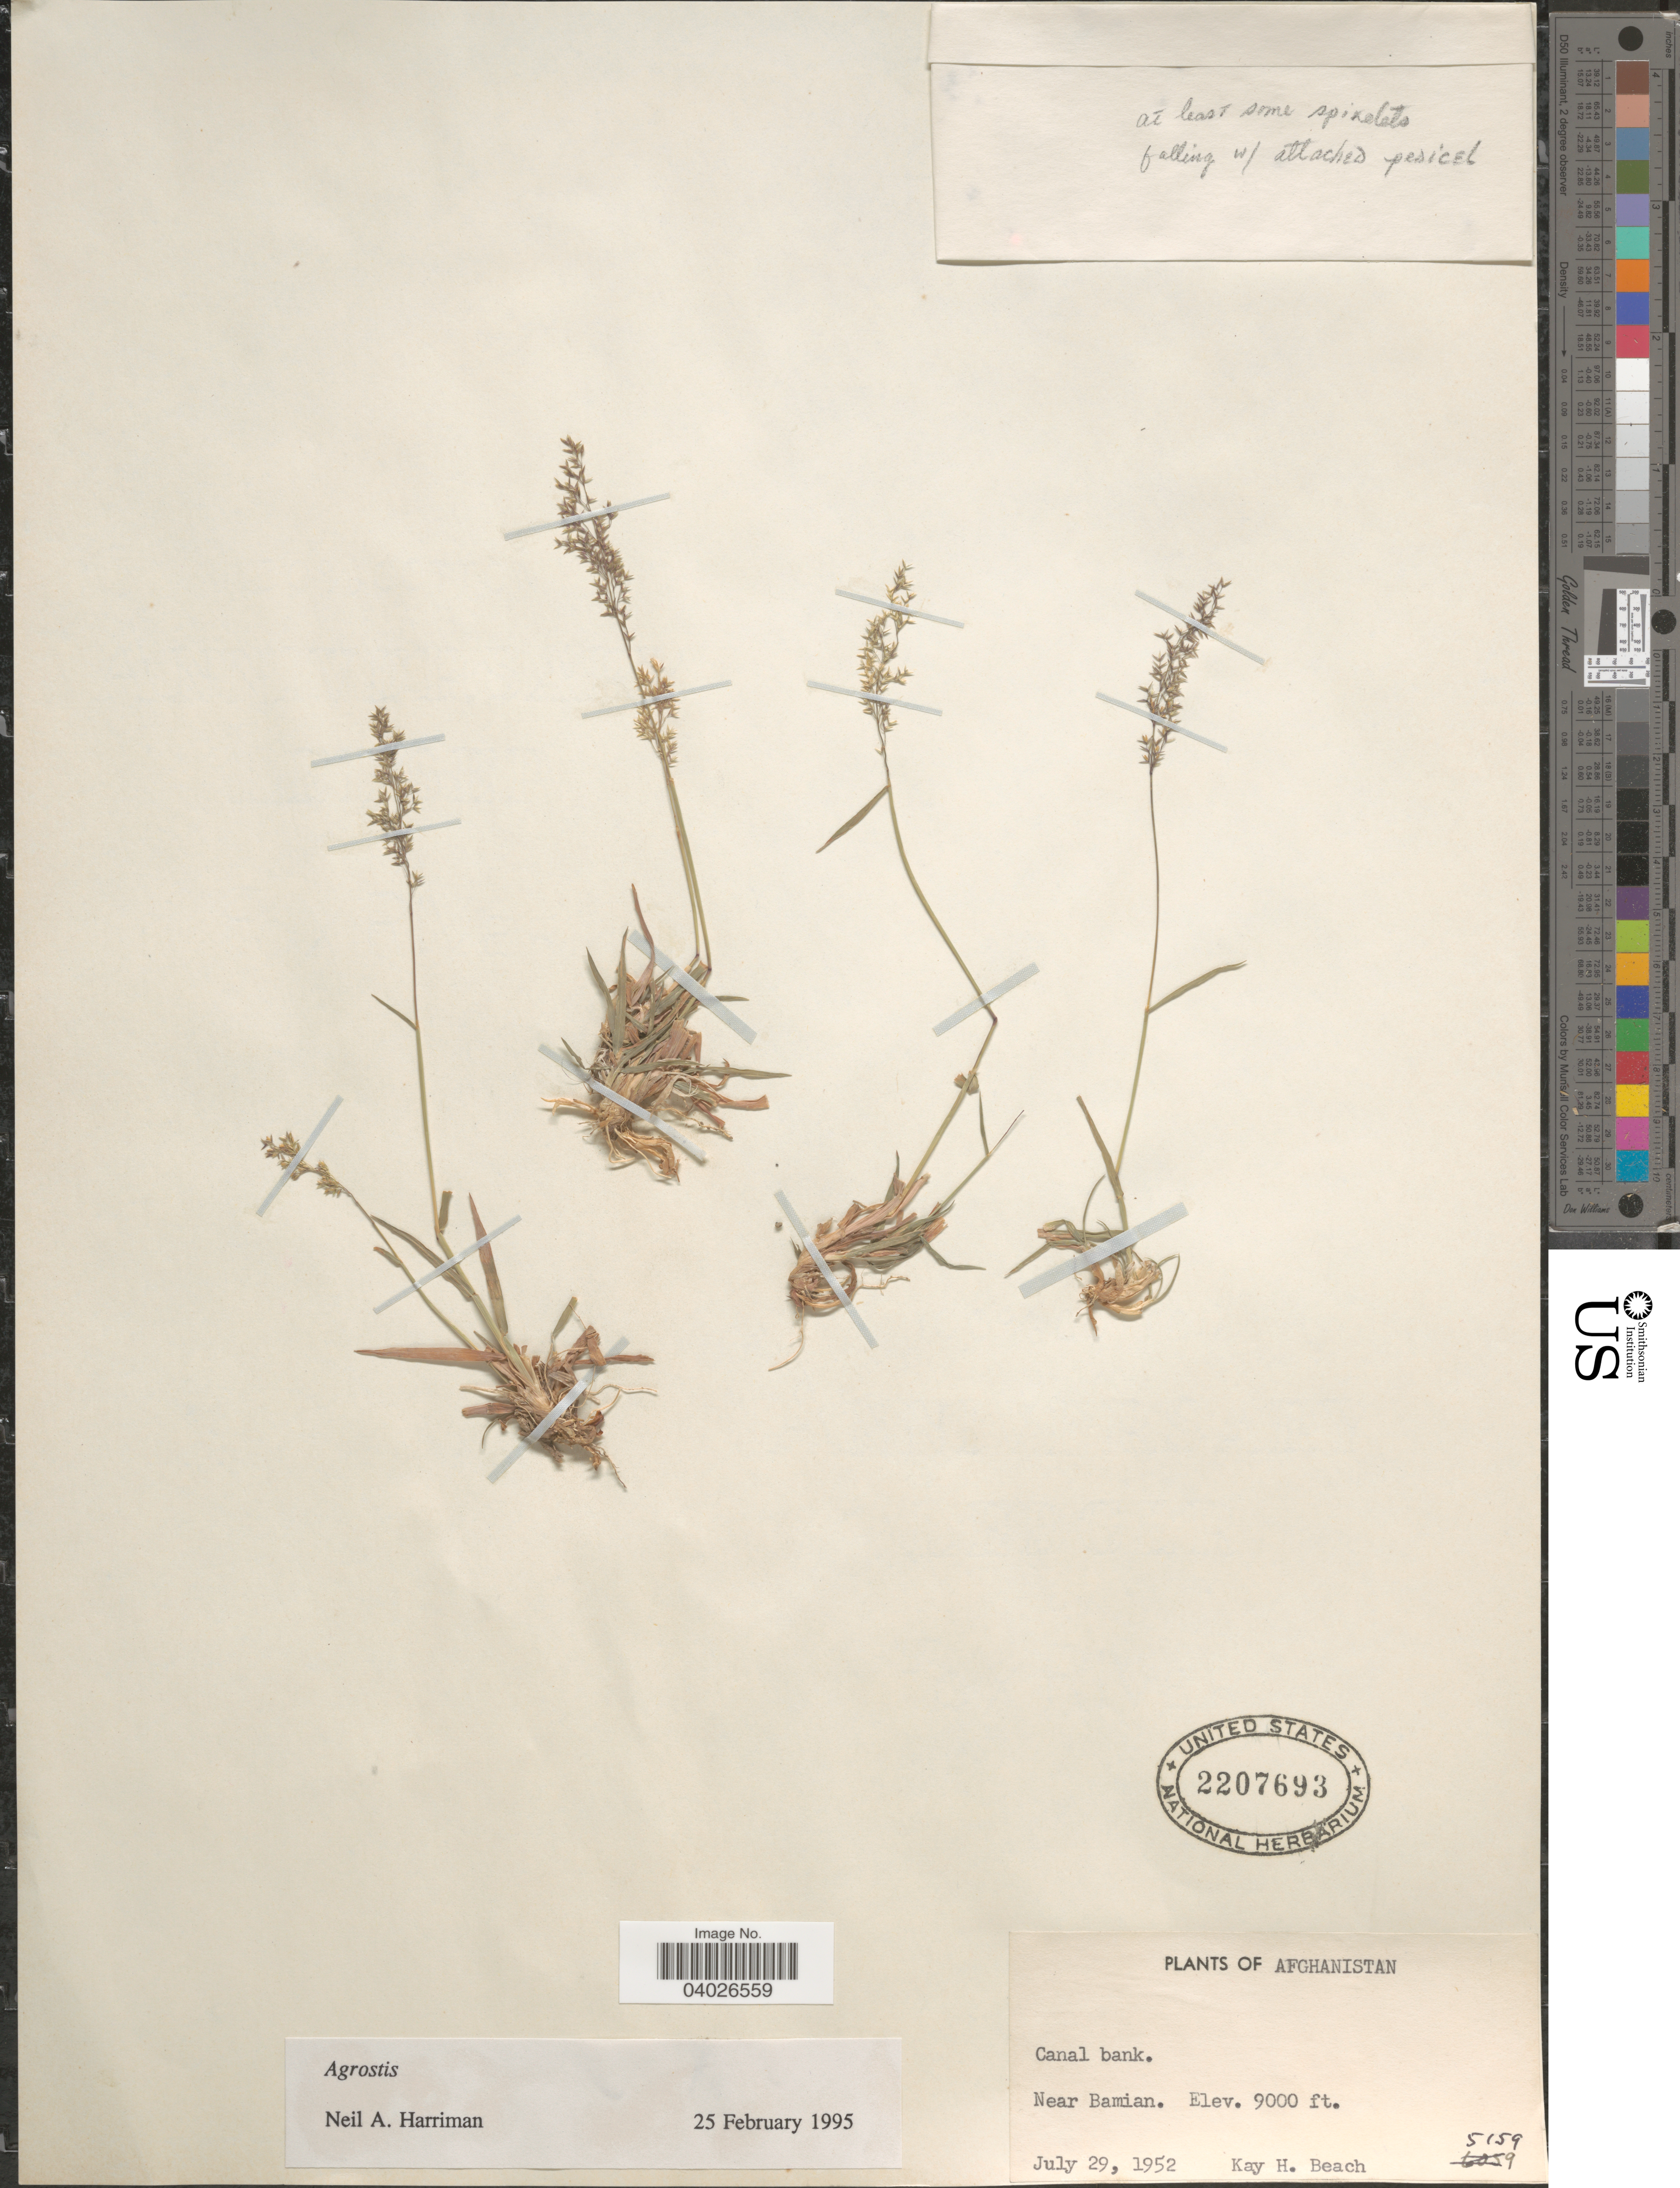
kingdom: Plantae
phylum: Tracheophyta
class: Liliopsida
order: Poales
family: Poaceae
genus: Agrostis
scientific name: Agrostis sp.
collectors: K. H. Beach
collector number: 5159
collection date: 1952-07-29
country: Afghanistan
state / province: Bamian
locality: Canal bank. Near Bamian.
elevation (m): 2743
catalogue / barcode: US 2207693